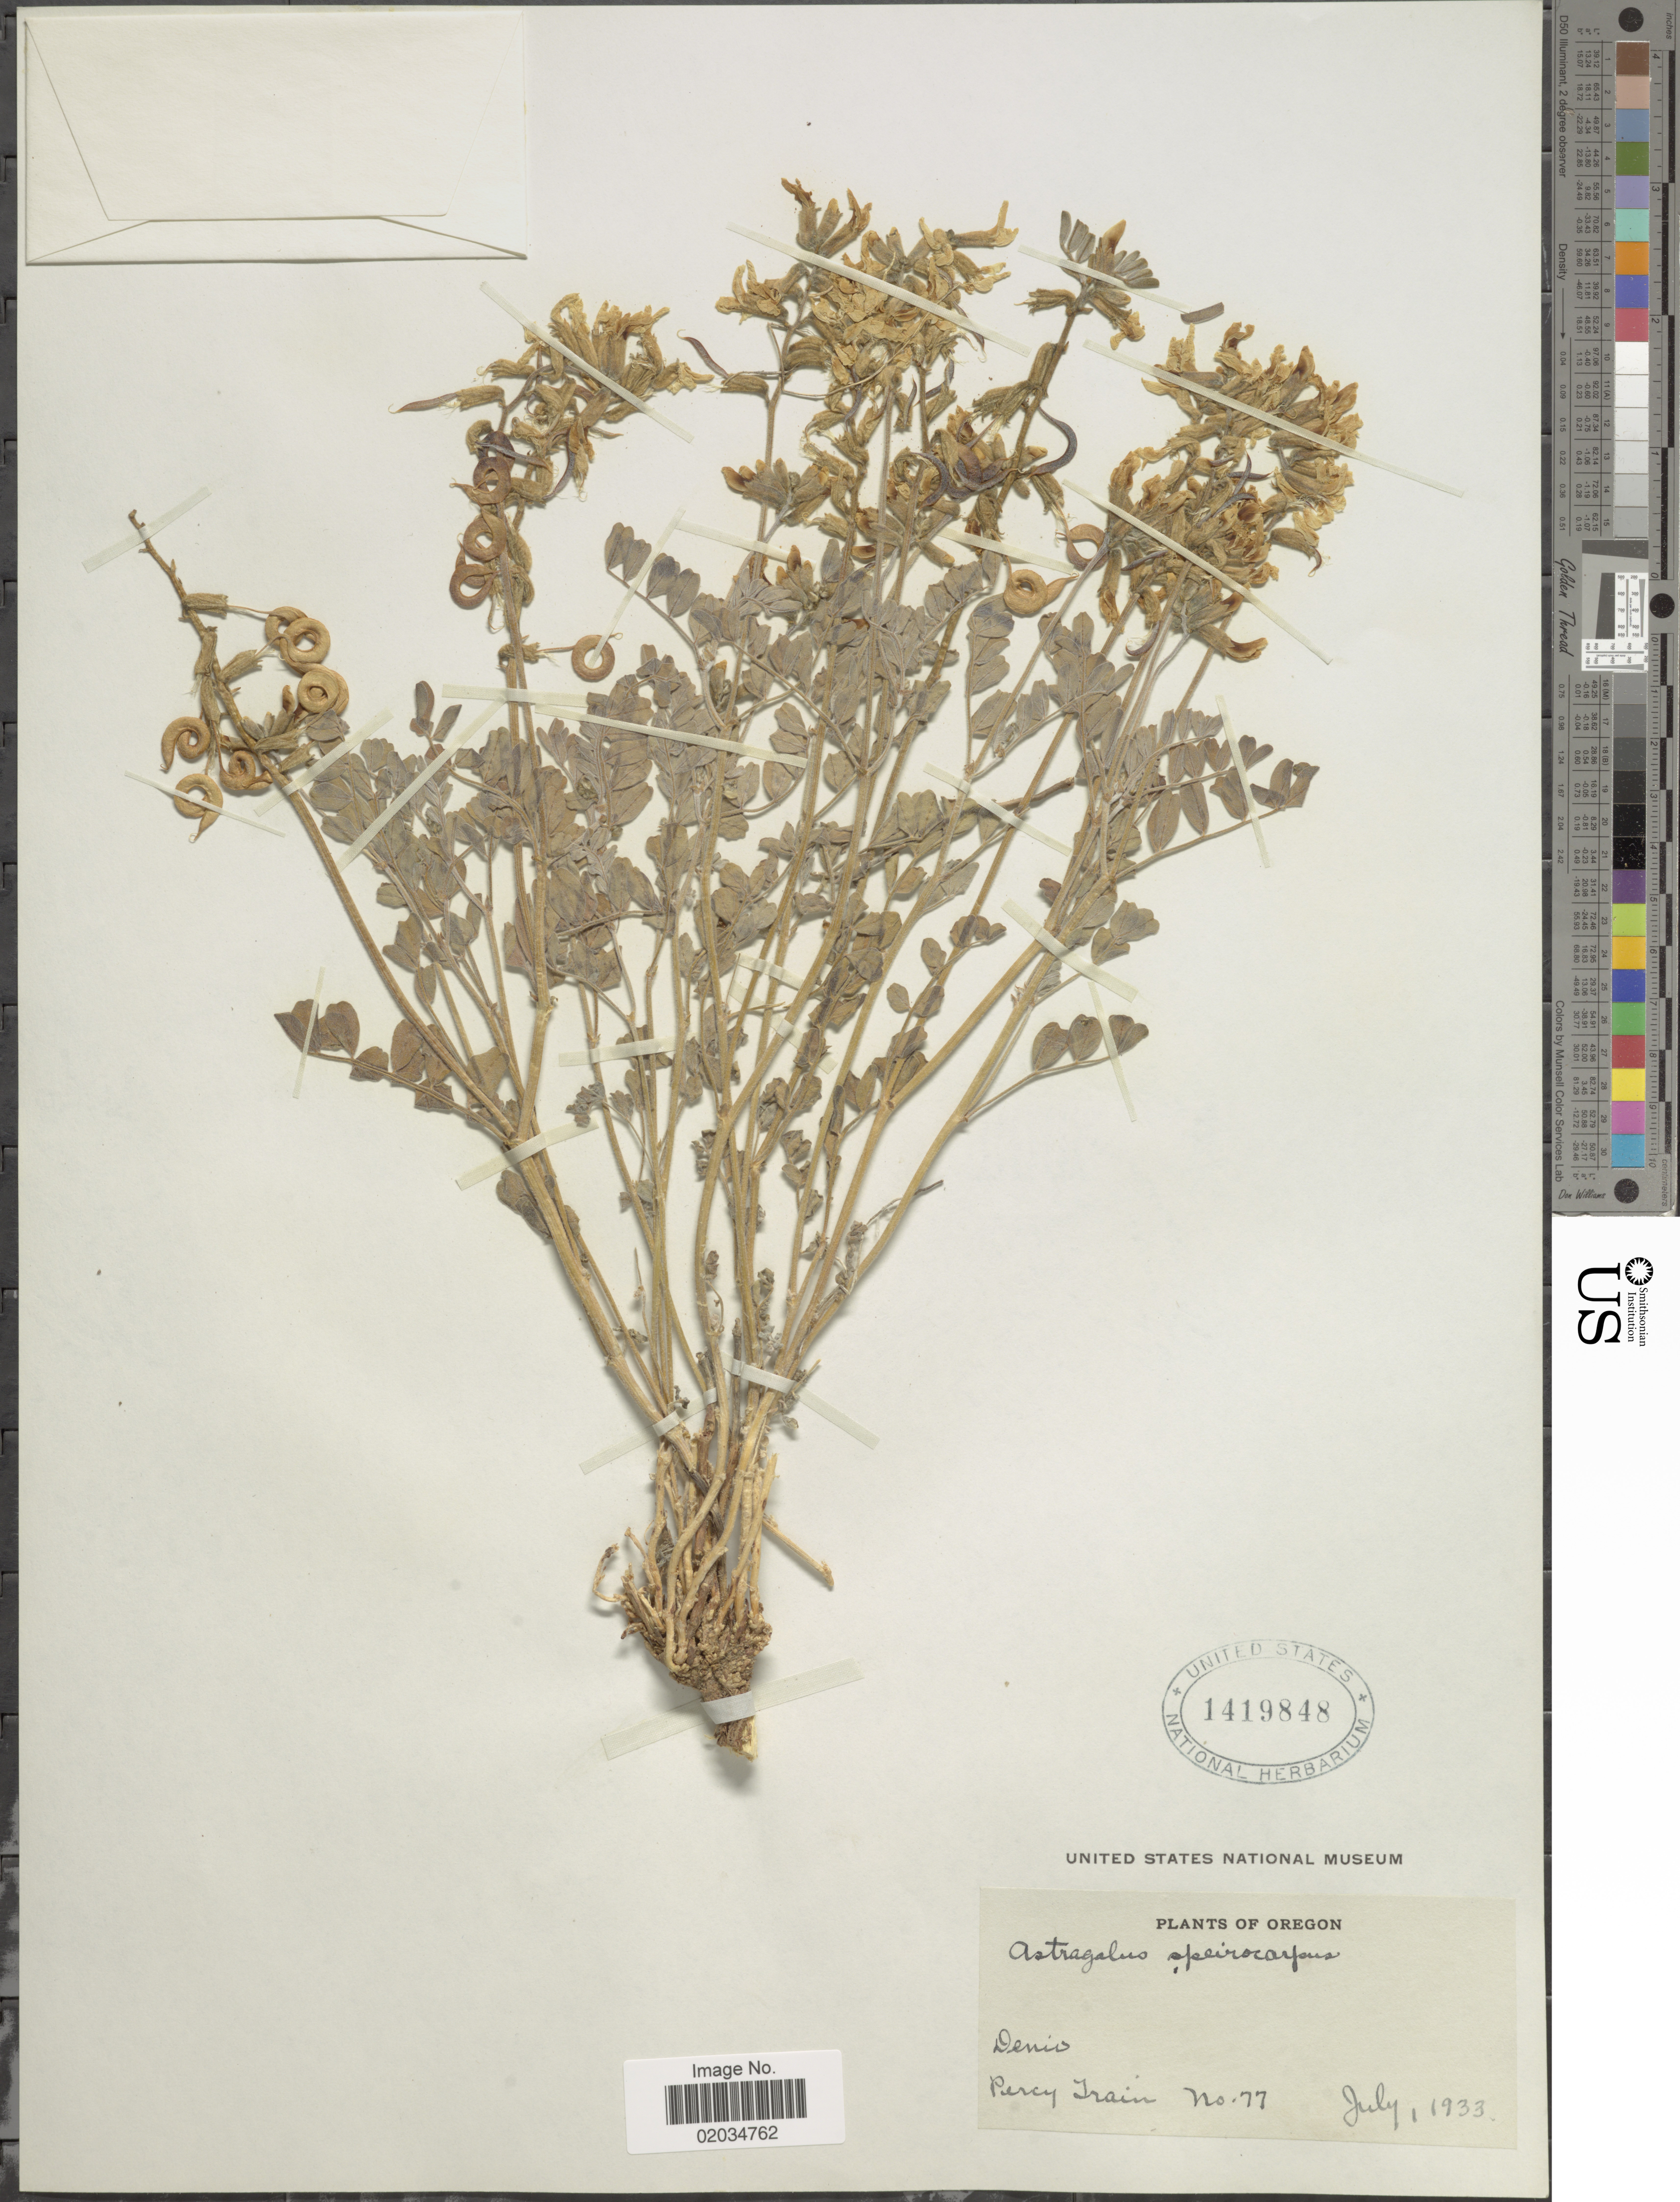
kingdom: Plantae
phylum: Tracheophyta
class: Magnoliopsida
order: Fabales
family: Fabaceae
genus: Astragalus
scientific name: Astragalus speirocarpus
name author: A. Gray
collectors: P. Train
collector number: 77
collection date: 1933-07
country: United States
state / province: Oregon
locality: Denis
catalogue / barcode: US 1419848